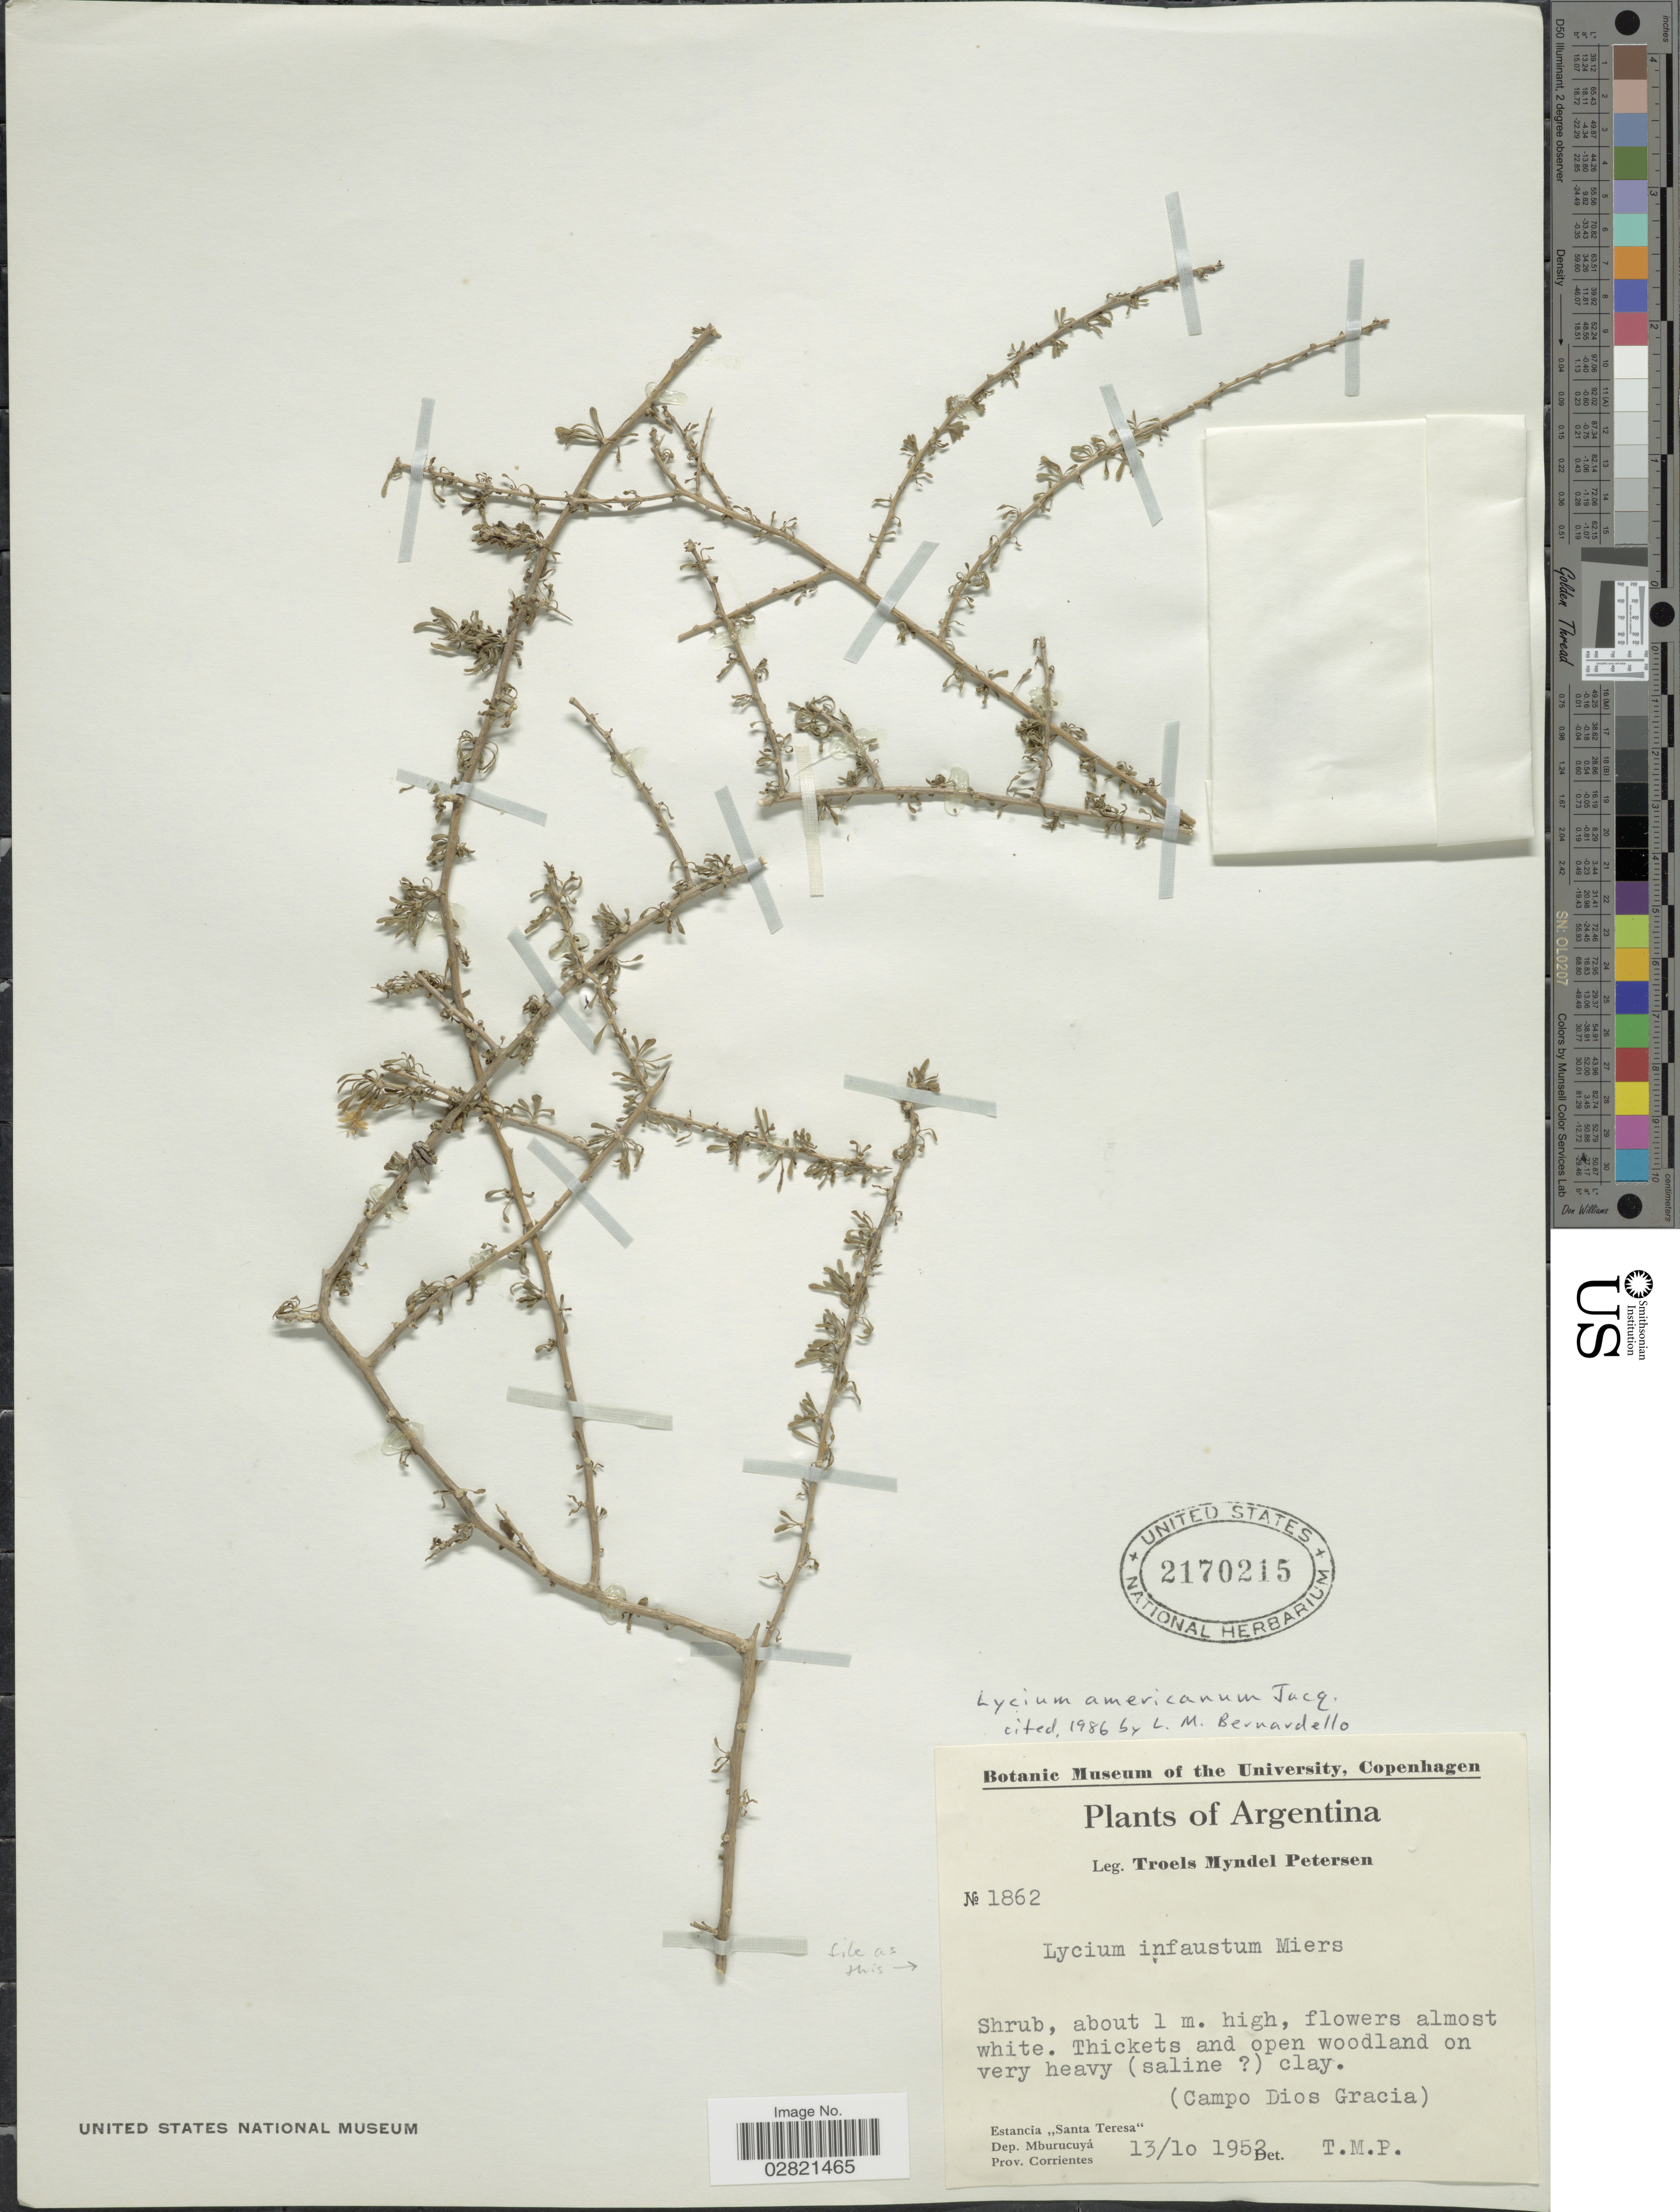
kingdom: Plantae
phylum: Tracheophyta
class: Magnoliopsida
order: Solanales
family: Solanaceae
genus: Lycium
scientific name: Lycium infaustum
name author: Miers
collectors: T. M. Petersen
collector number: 1862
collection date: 1952-10-13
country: Argentina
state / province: Corrientes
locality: (Campo Dios Gracia). Estancia "Santa Teresa". Dep. Mburucuyá. Prov. Corrientes.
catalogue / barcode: US 2170215